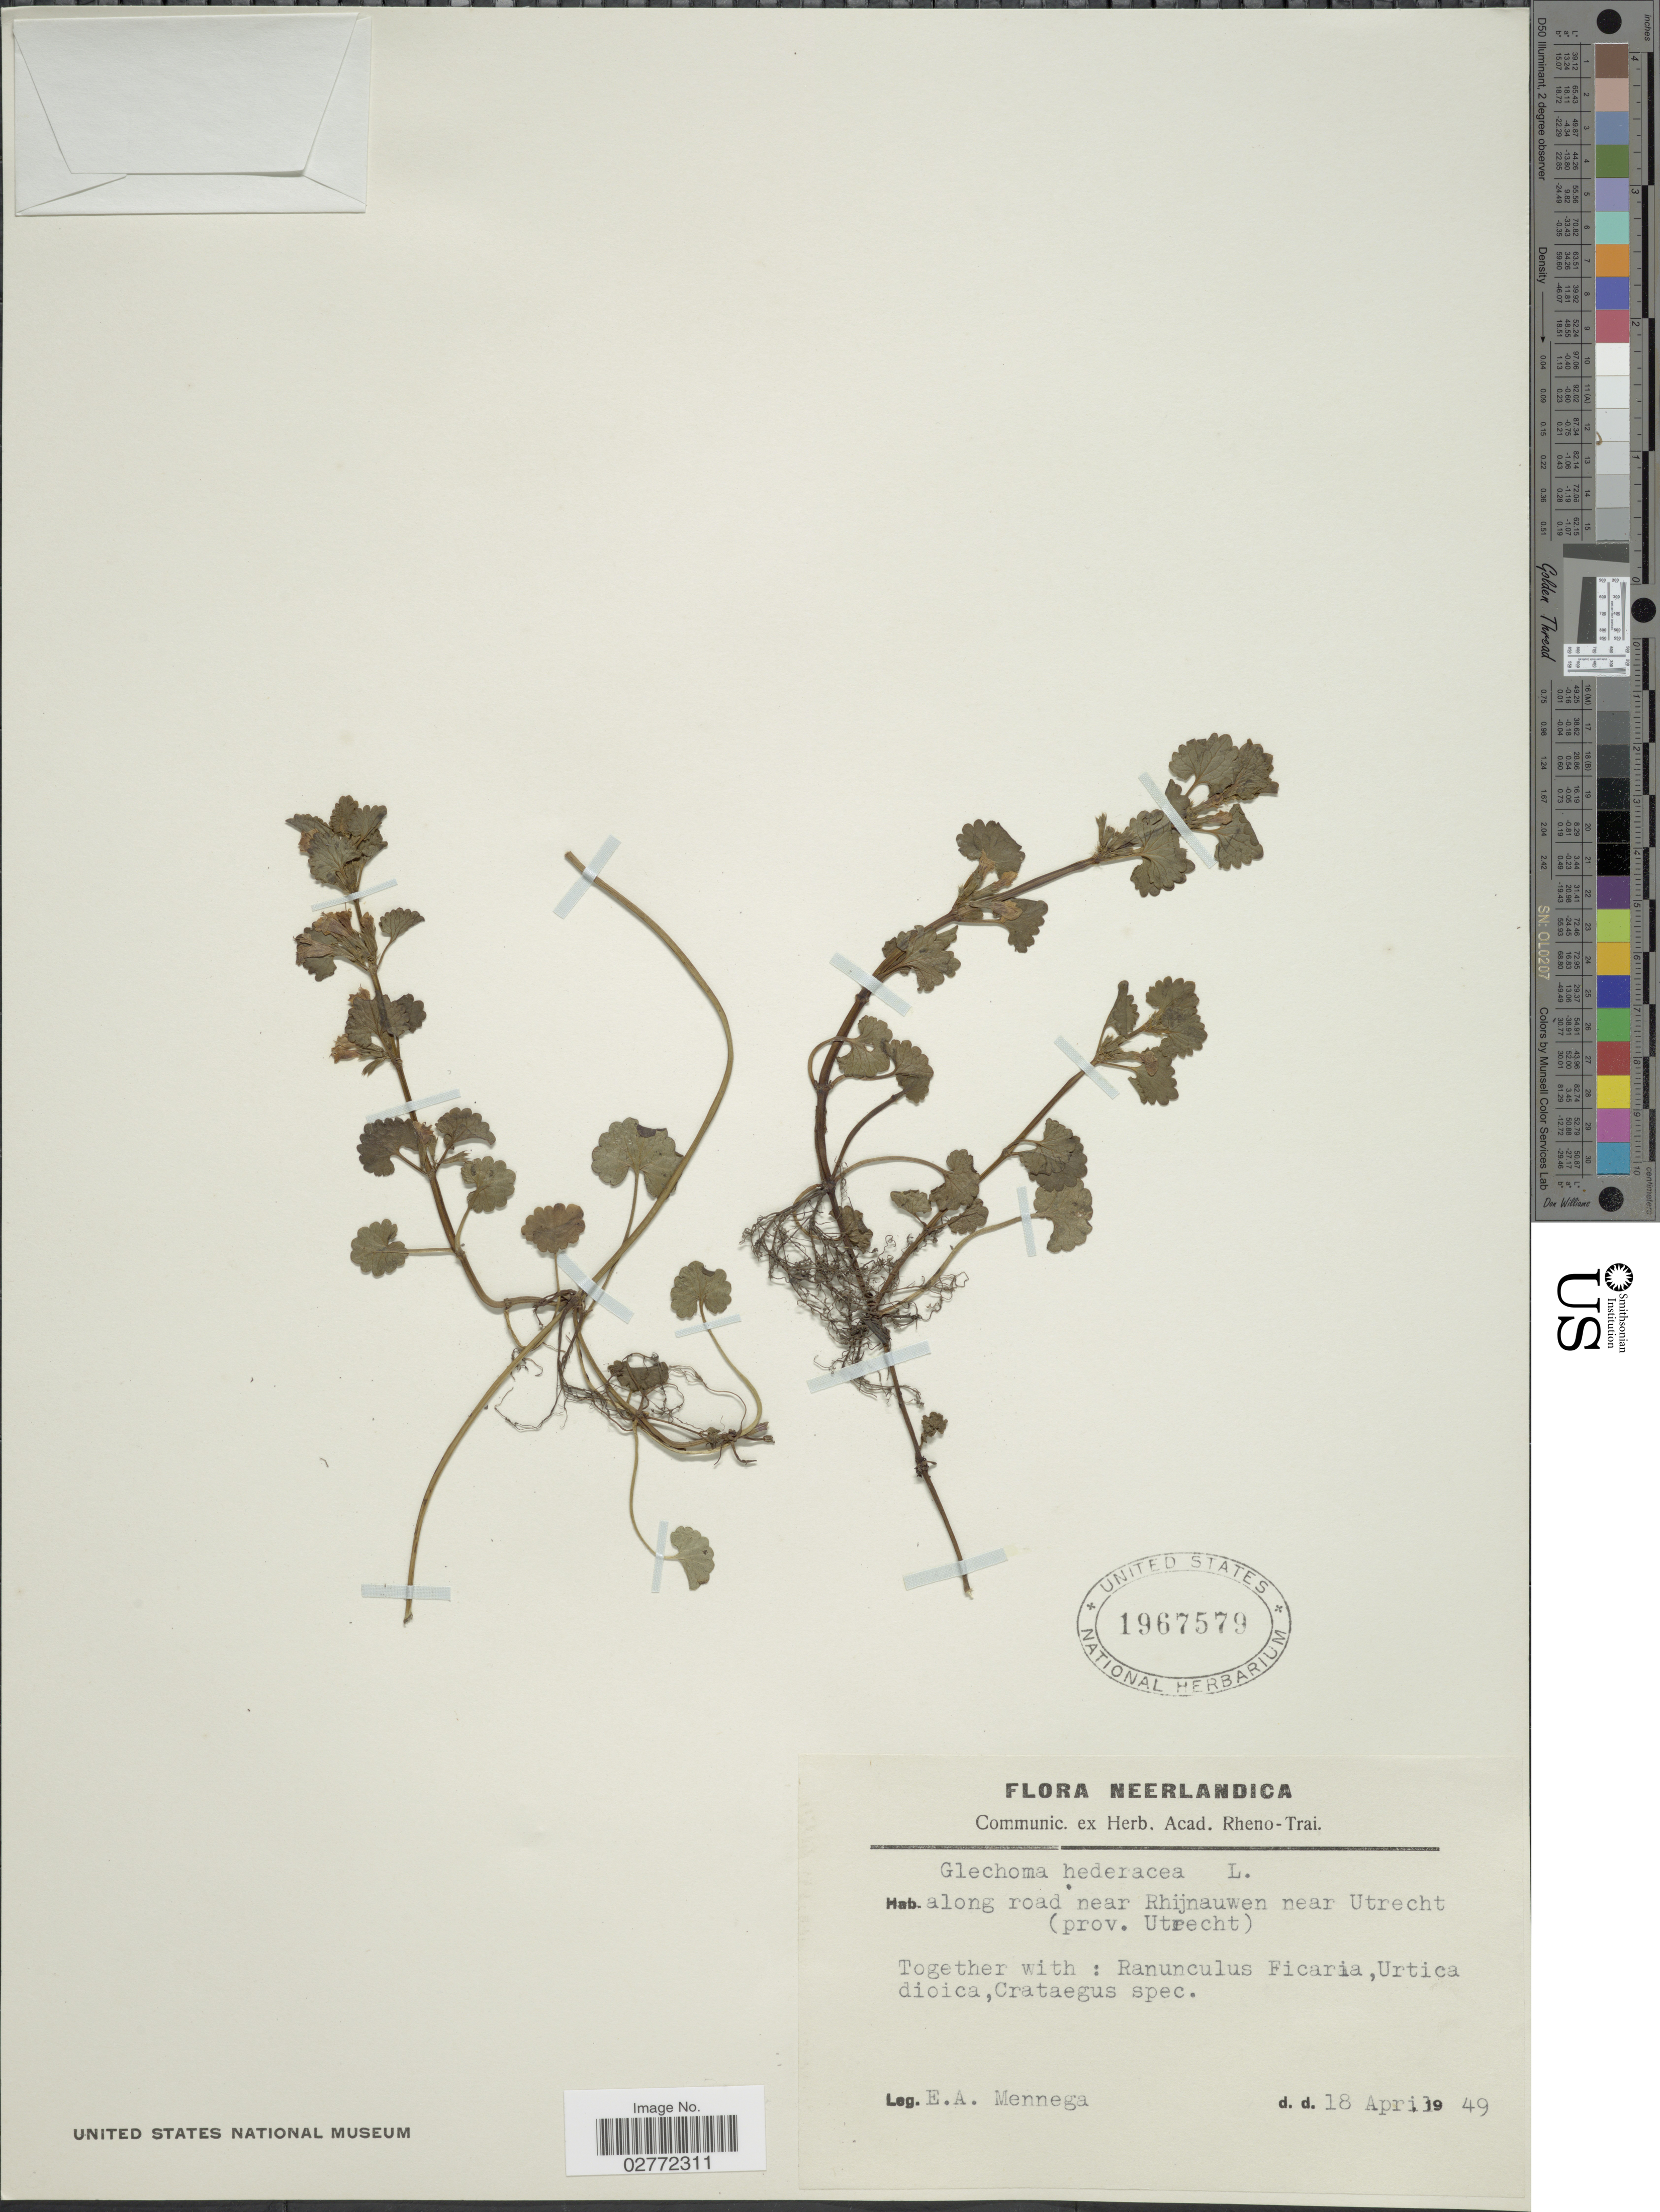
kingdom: Plantae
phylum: Tracheophyta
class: Magnoliopsida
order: Lamiales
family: Lamiaceae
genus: Glechoma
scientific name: Glechoma hederacea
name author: L.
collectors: E. A. Mennega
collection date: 1949-04-18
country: Netherlands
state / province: Utrecht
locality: Along road near Rhijnauwen near Utrecht (prov. Utrecht).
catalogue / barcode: US 1967579